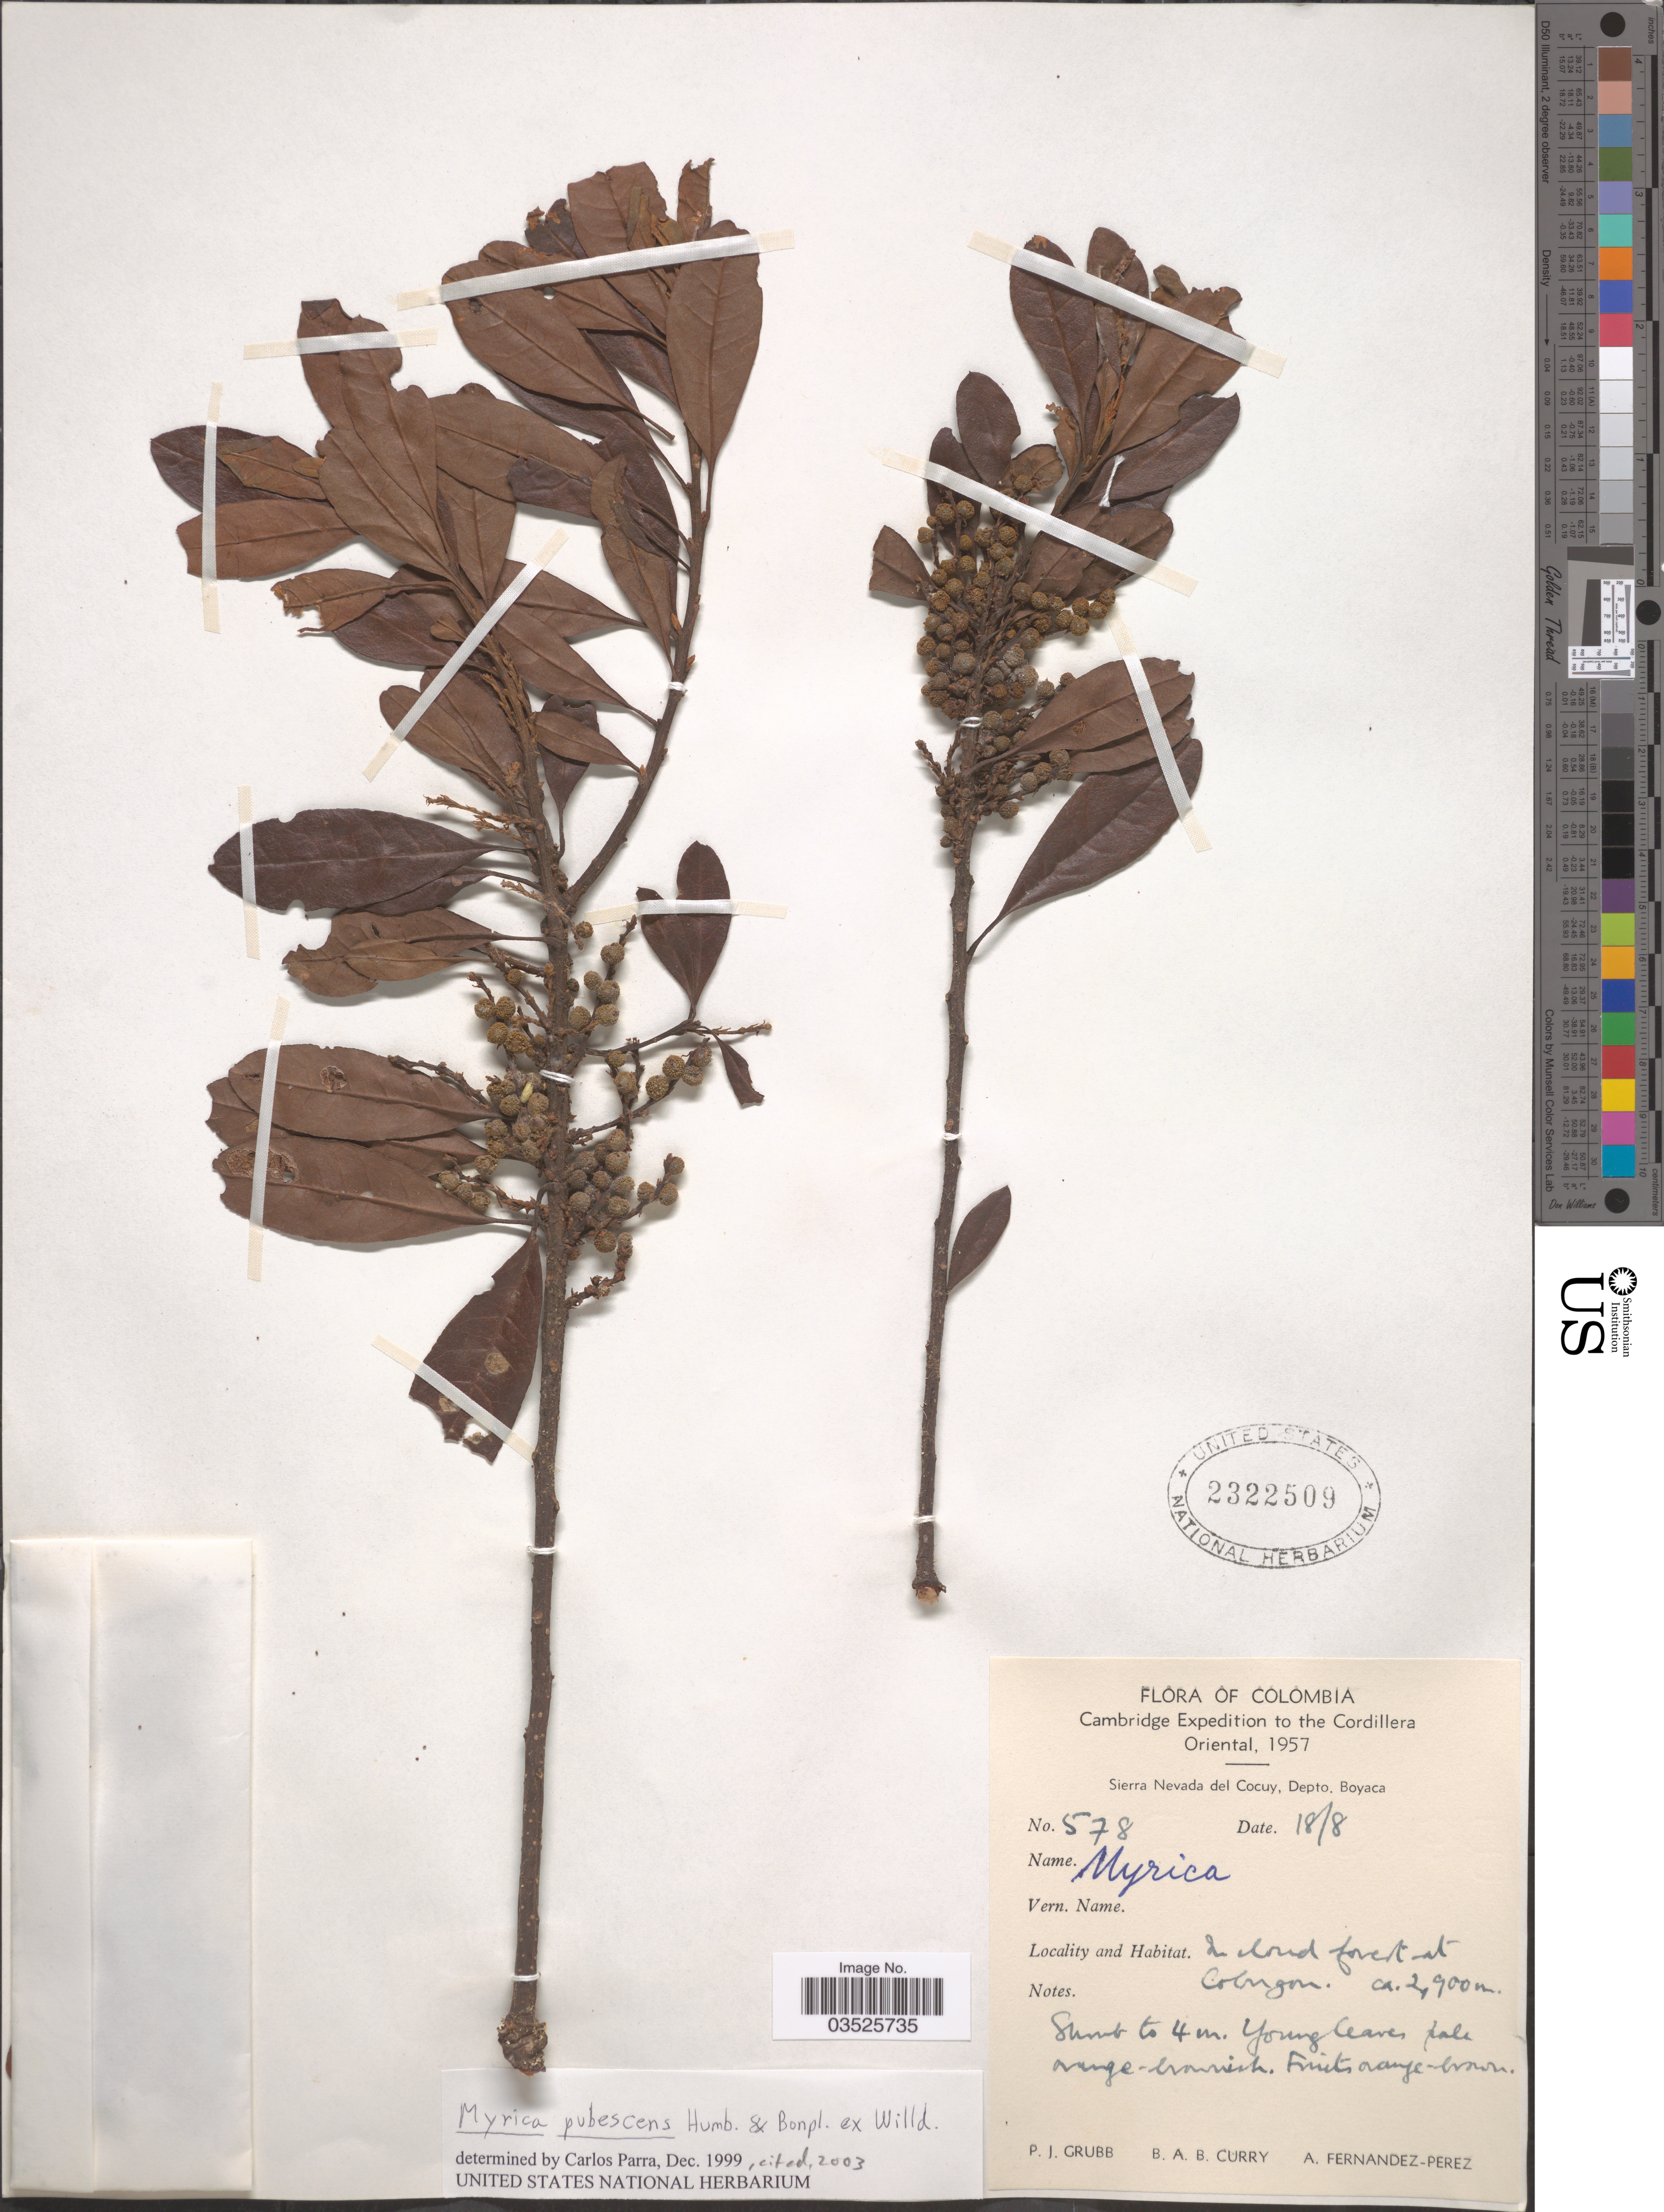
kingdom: Plantae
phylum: Tracheophyta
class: Magnoliopsida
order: Fagales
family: Myricaceae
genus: Morella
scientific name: Morella pubescens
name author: (Humb. & Bonpl. ex Willd.) Wilbur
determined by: Strong, M. T., (US), Smithsonian Institution - National Museum of Natural History (UNITED STATES)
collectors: P. J. Grubb, B. A. B. Curry & A. Fernández-Pérez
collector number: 578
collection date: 1957-08-18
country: Colombia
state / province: Boyacá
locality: The Cordillera Oriental. Sierra Nevada del Cocuy, Depto. Boyaca. In cloud forest at Cobugon.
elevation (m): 2900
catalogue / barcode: US 2322509